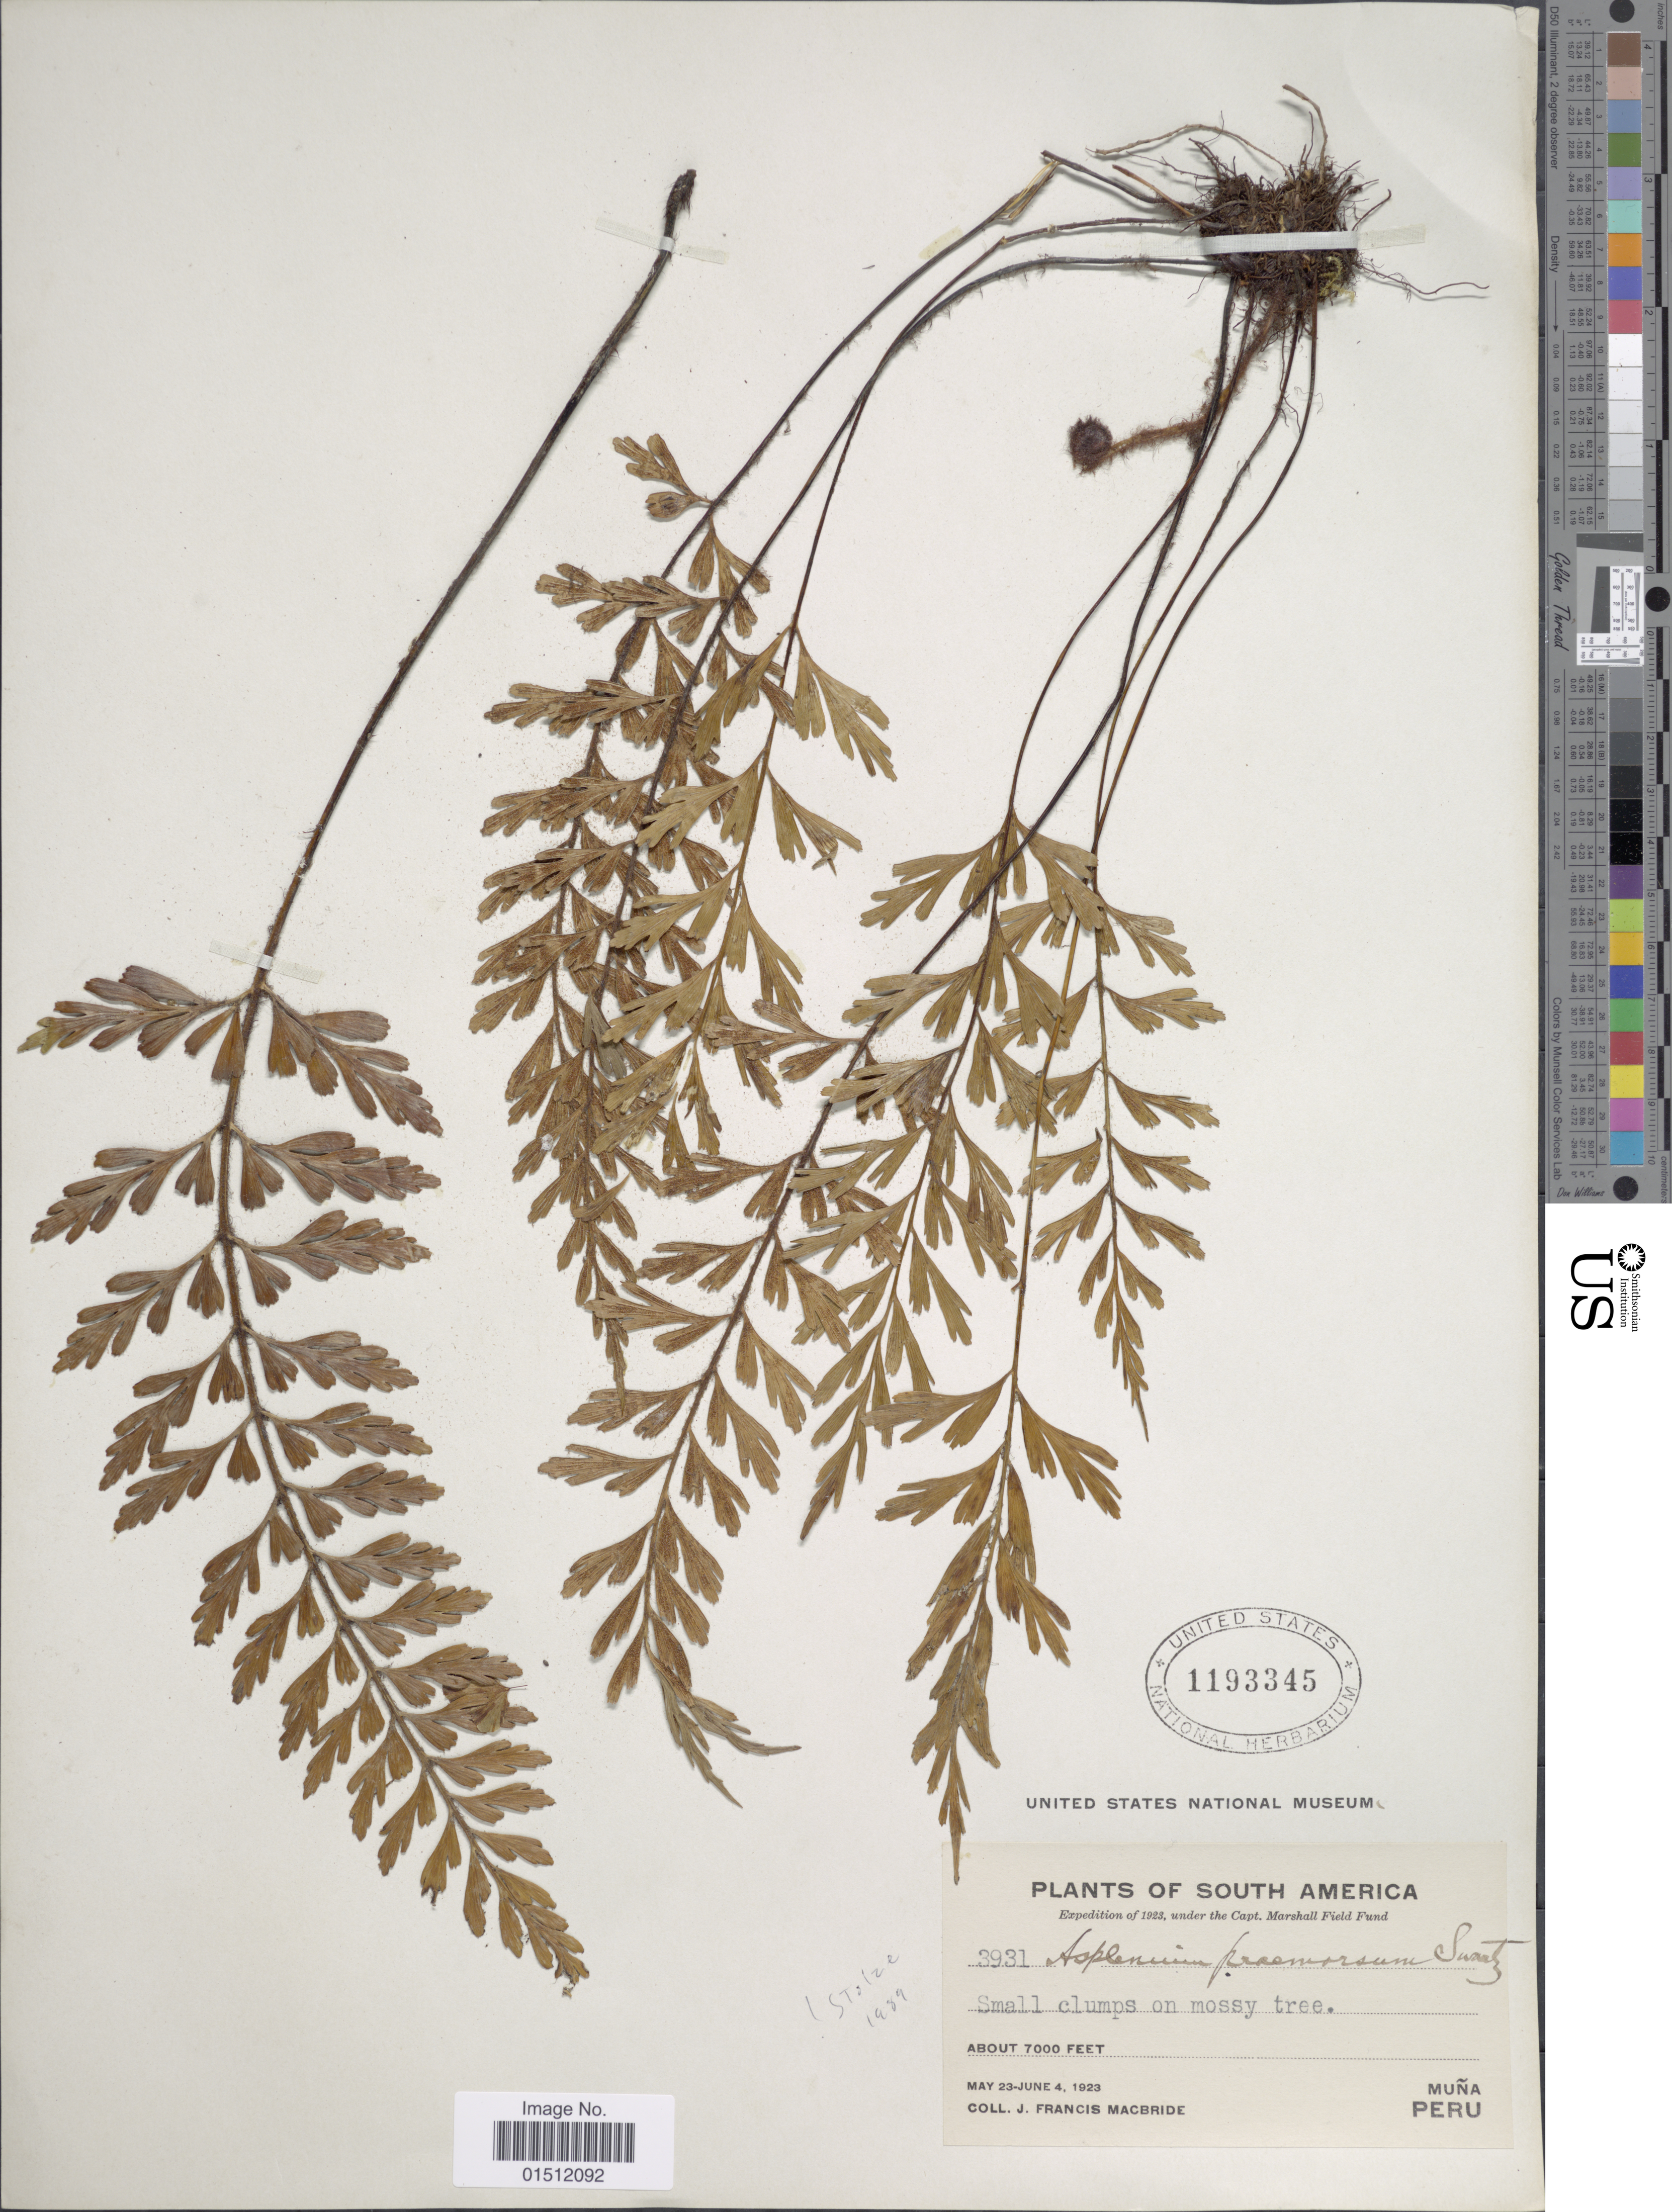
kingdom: Plantae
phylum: Tracheophyta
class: Polypodiopsida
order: Polypodiales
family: Aspleniaceae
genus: Asplenium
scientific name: Asplenium praemorsum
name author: Sw.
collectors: J. F. Macbride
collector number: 3931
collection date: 1923-05-23/1923-06-04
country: Peru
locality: Peru, Muna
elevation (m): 2134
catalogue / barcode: US 1193345